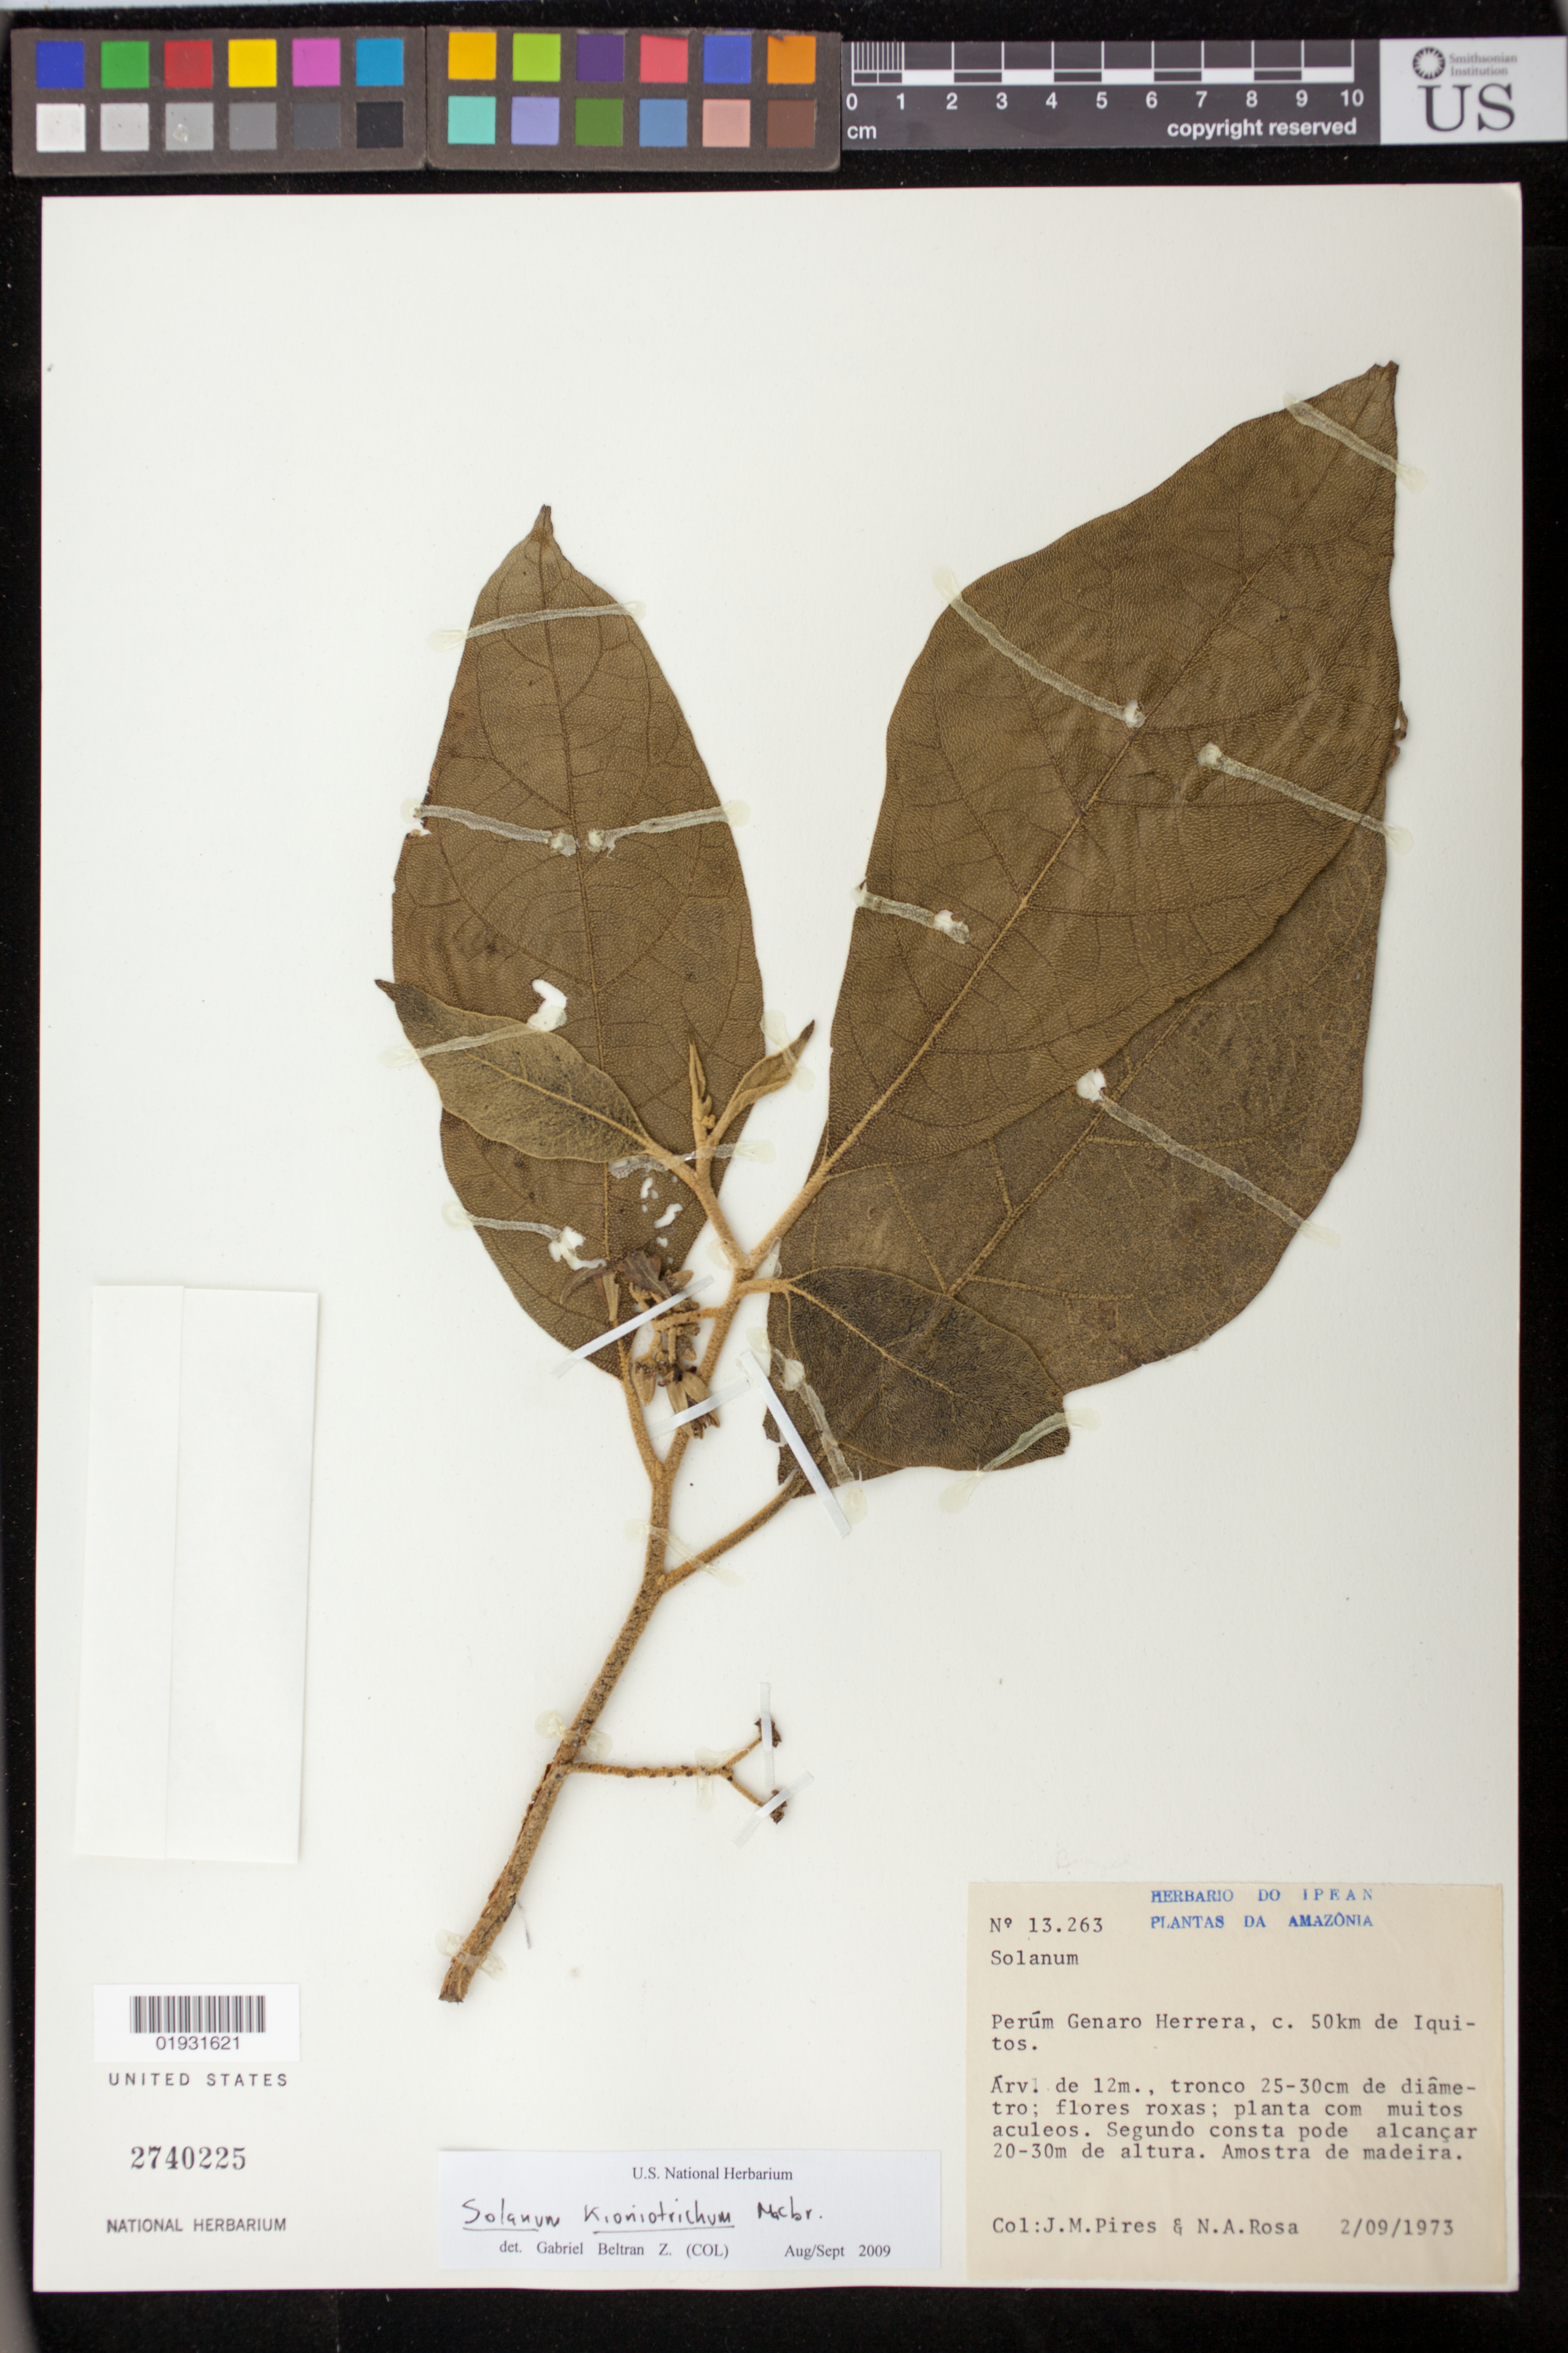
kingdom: Plantae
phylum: Tracheophyta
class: Magnoliopsida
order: Solanales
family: Solanaceae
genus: Solanum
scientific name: Solanum kioniotrichum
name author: Bitter ex J.F. Macbr.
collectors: J. M. Pires & N. A. Rosa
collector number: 13263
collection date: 1973-09-02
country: Peru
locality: Perúm Genaro Herrera, c.50km de Iquitos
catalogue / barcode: US 2740225